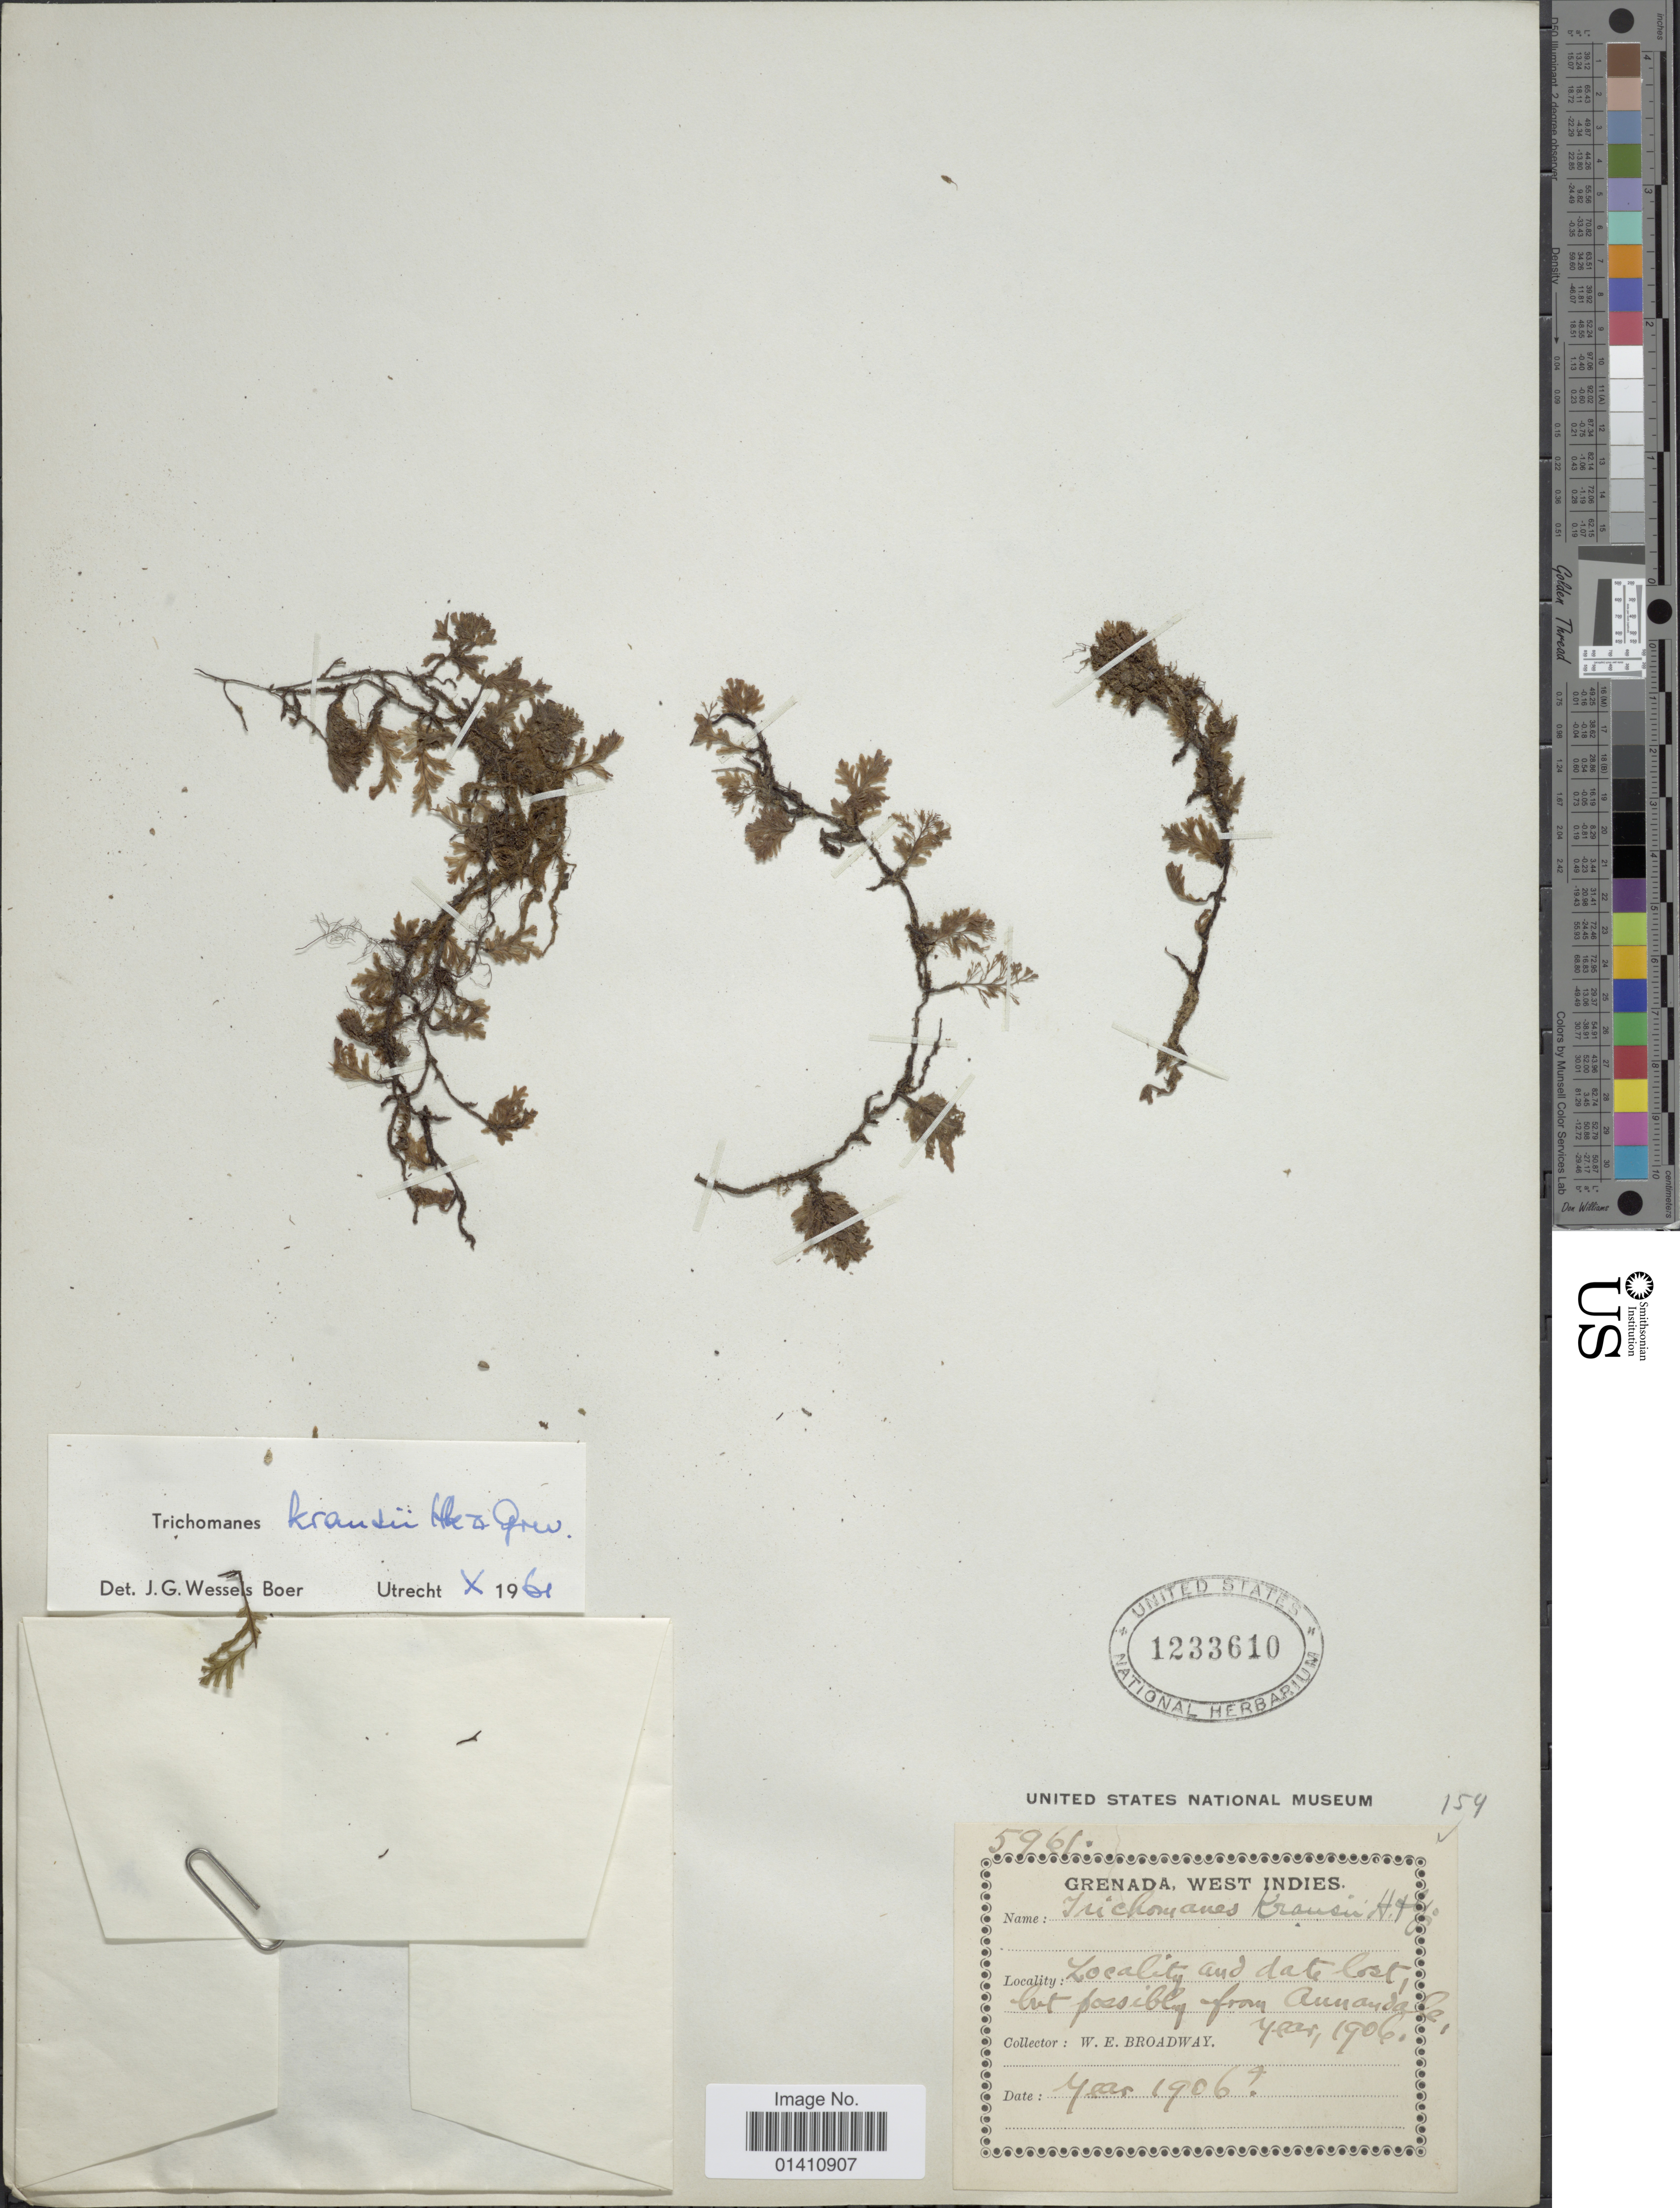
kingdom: Plantae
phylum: Tracheophyta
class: Polypodiopsida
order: Hymenophyllales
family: Hymenophyllaceae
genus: Didymoglossum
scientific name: Didymoglossum kraussii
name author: (Hook. & Grev.) C. Presl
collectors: W. E. Broadway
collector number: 5961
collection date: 1906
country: Grenada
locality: Locality and date lost, but possibly from Annandale. West Indies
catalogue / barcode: US 1233610